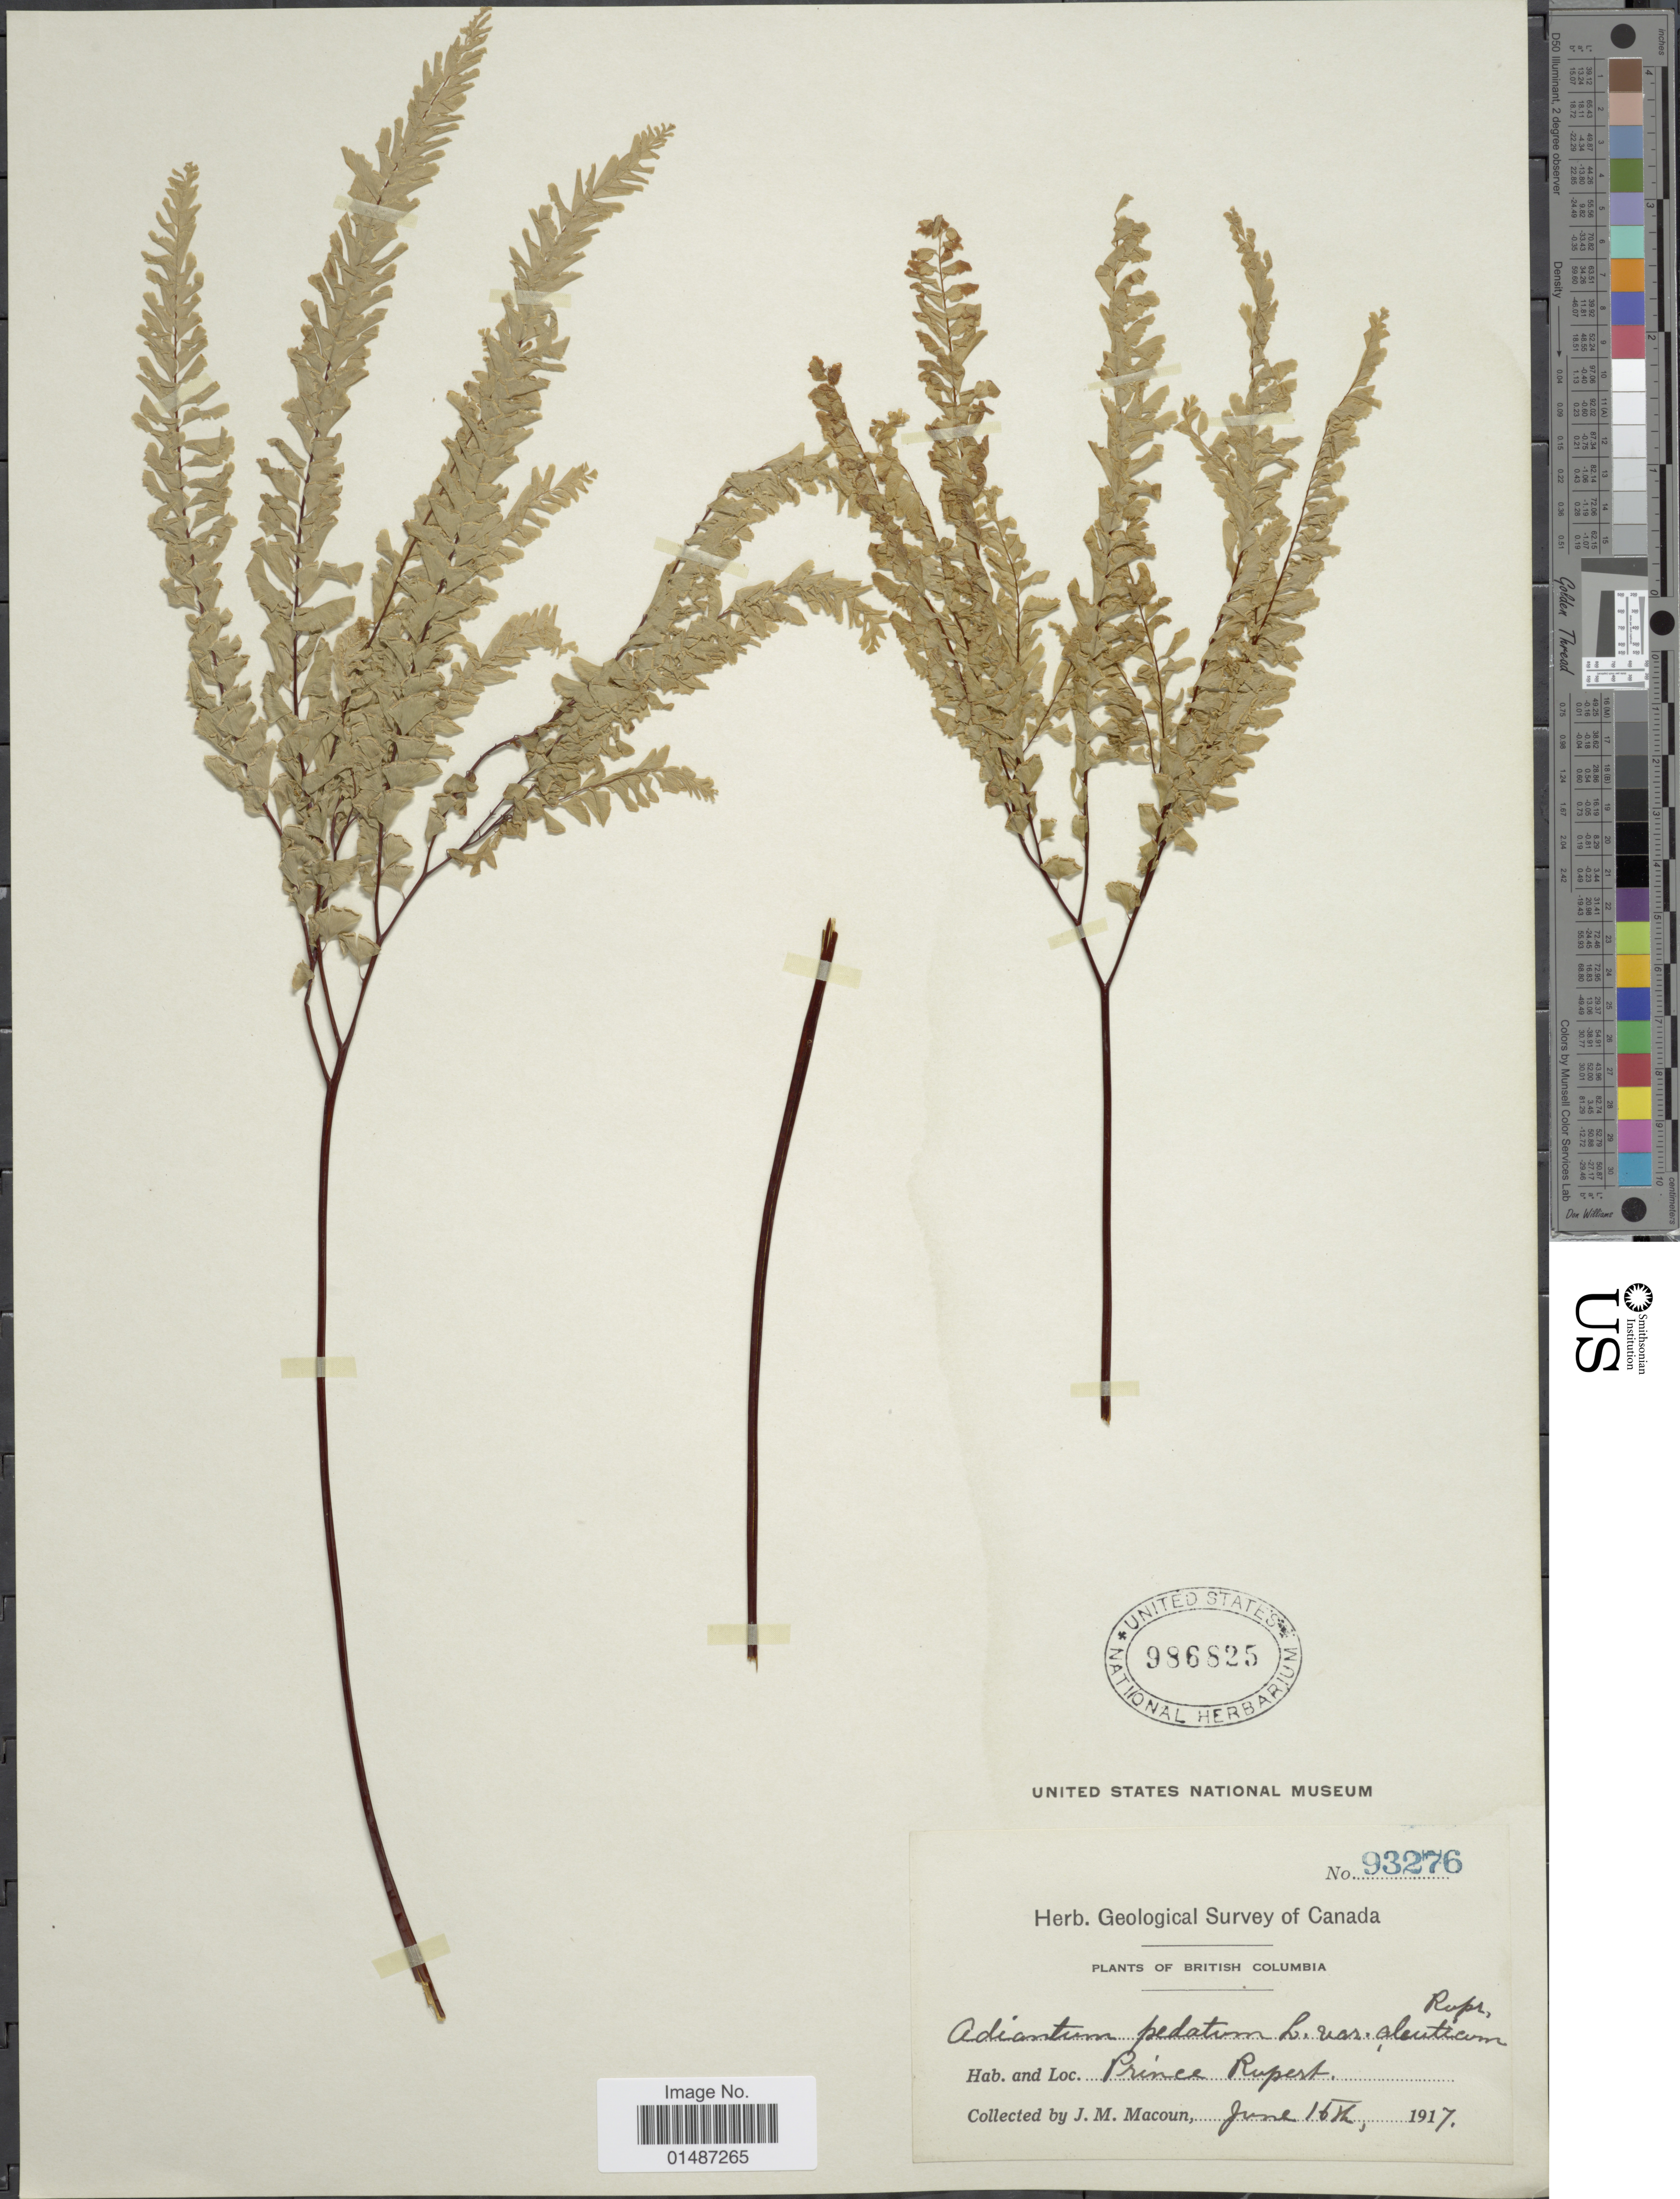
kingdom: Plantae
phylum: Tracheophyta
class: Polypodiopsida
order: Polypodiales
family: Pteridaceae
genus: Adiantum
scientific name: Adiantum pedatum subsp. aleuticum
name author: (Rupr.) Calder & Roy L. Taylor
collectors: J. M. Macoun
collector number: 93276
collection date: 1917-06-16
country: Canada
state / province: British Columbia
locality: Prince Rupest.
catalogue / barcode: US 986825